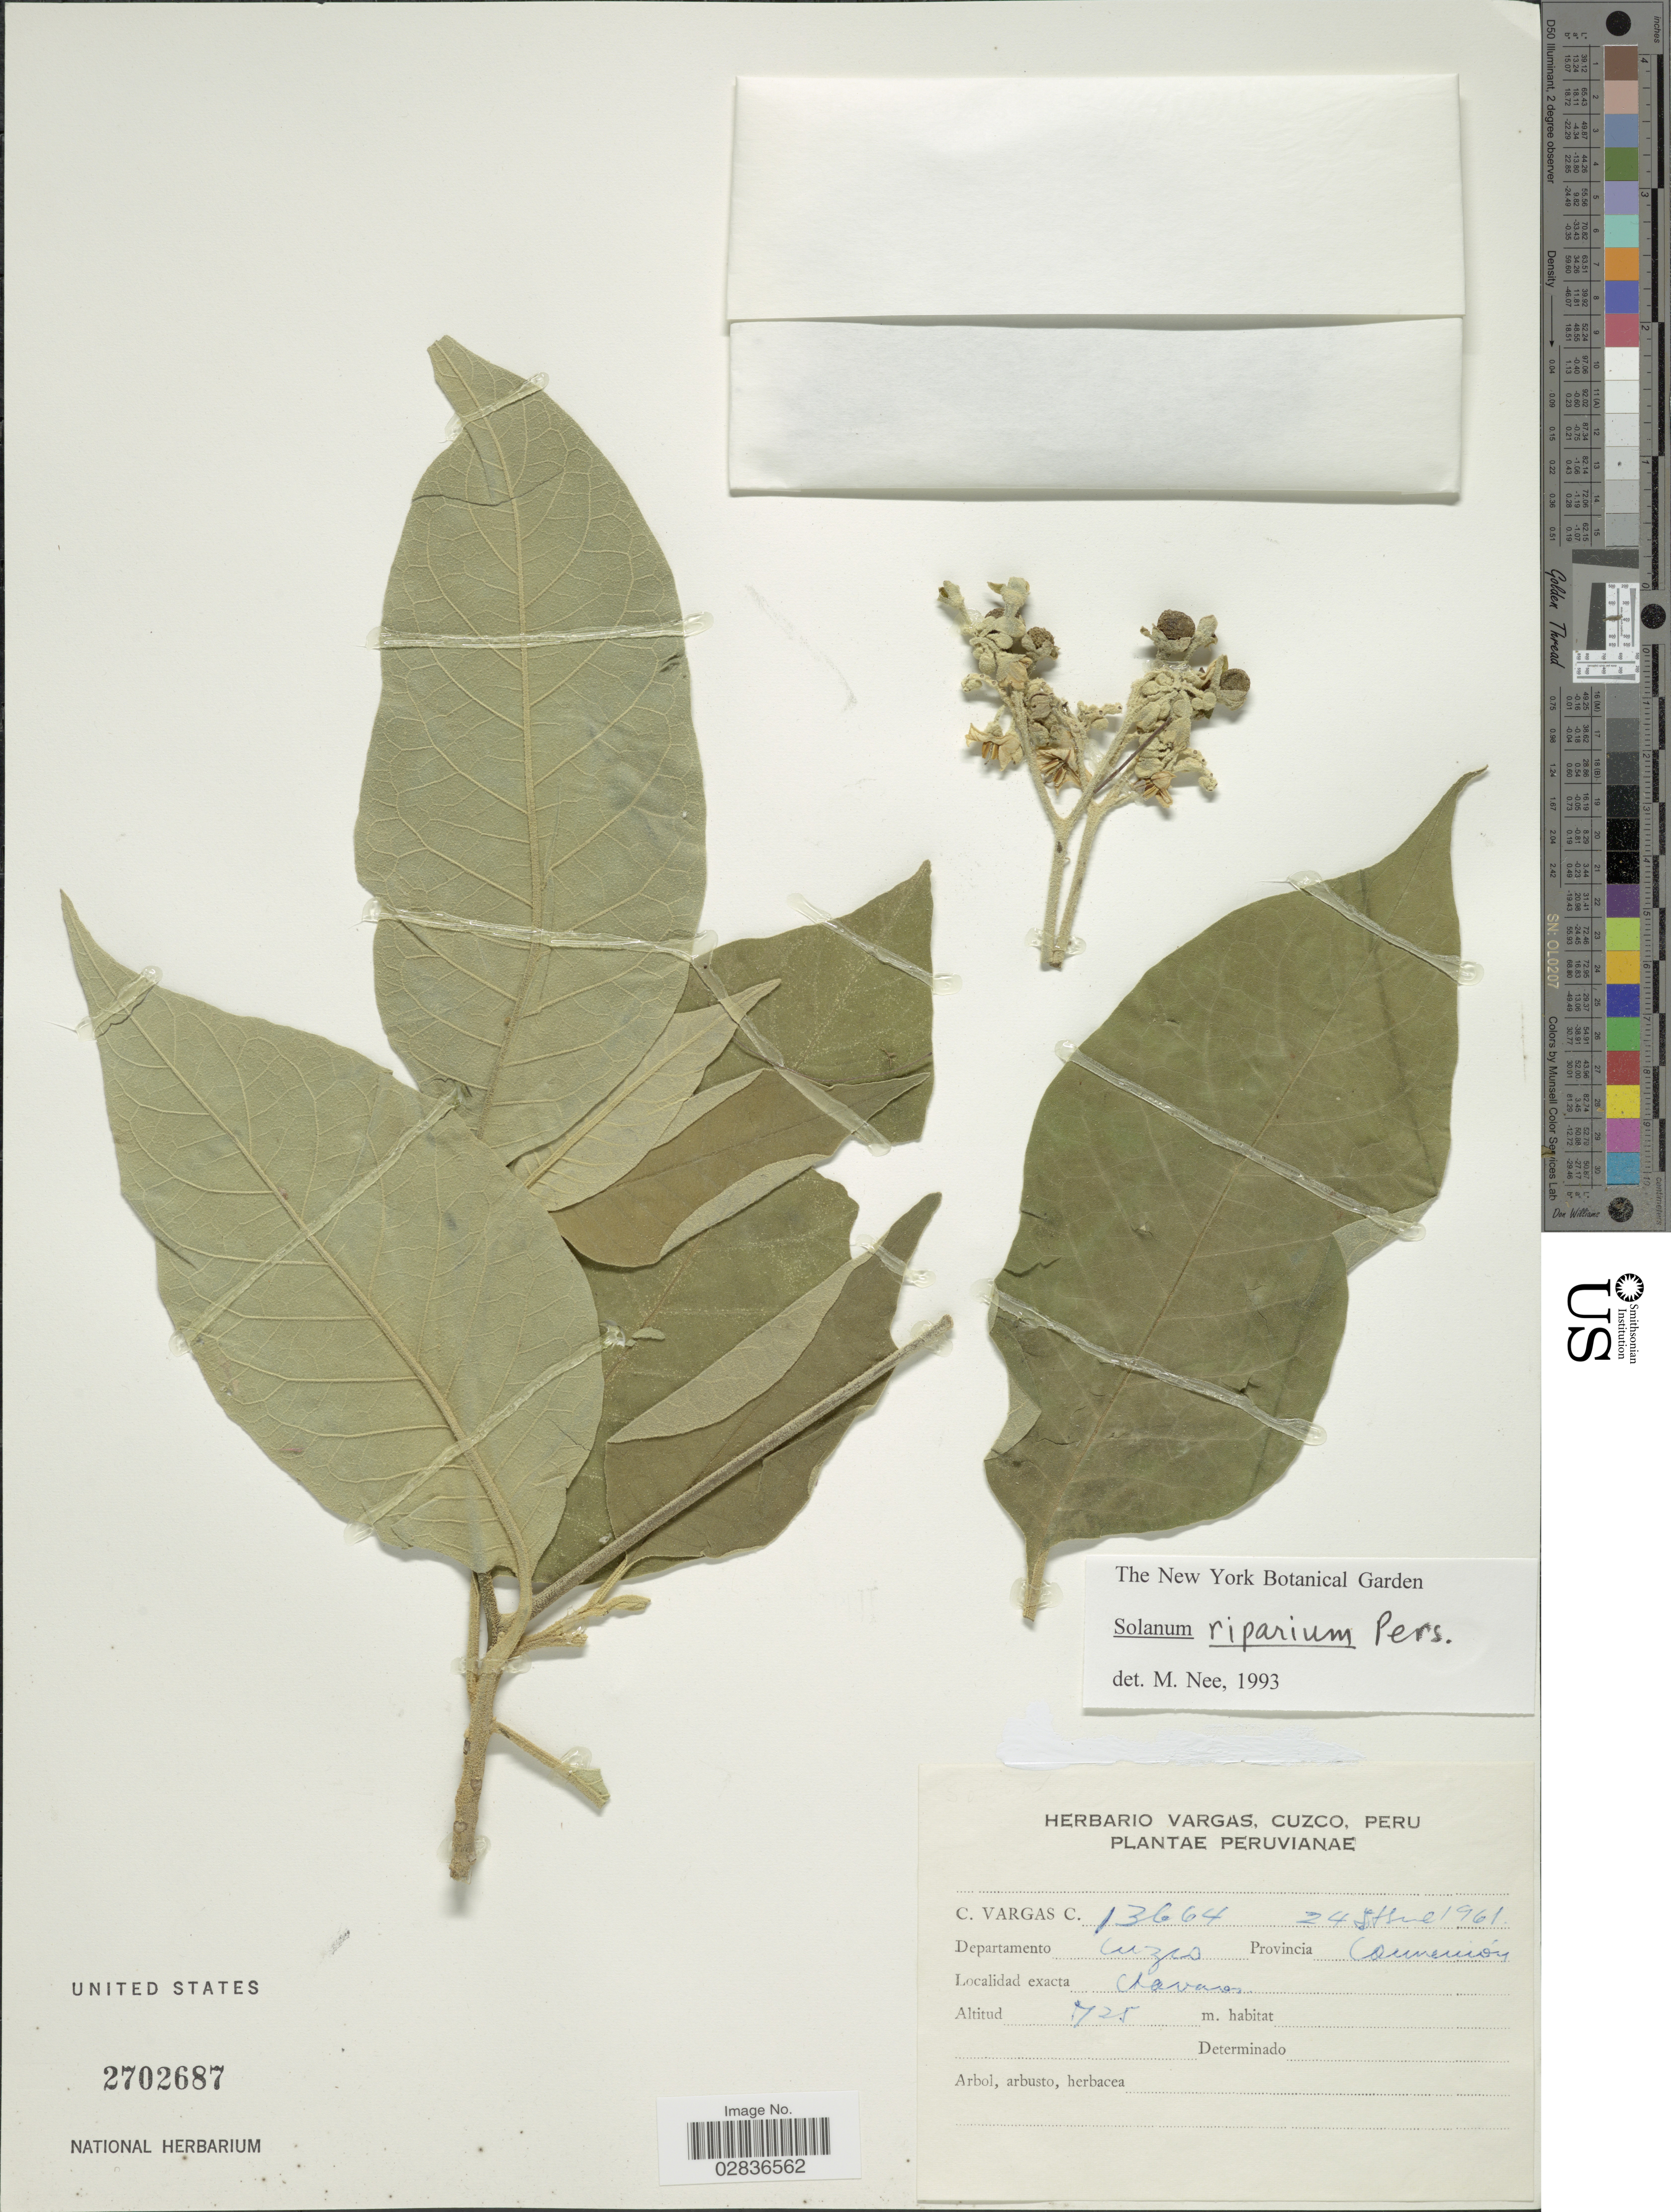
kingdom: Plantae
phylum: Tracheophyta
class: Magnoliopsida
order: Solanales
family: Solanaceae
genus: Solanum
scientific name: Solanum riparium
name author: Pers.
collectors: C. Vargas Calderón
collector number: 13664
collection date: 1961-06-24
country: Peru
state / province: Cusco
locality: Departamento Cuzco. Provincia Convención.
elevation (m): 725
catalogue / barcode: US 2702687